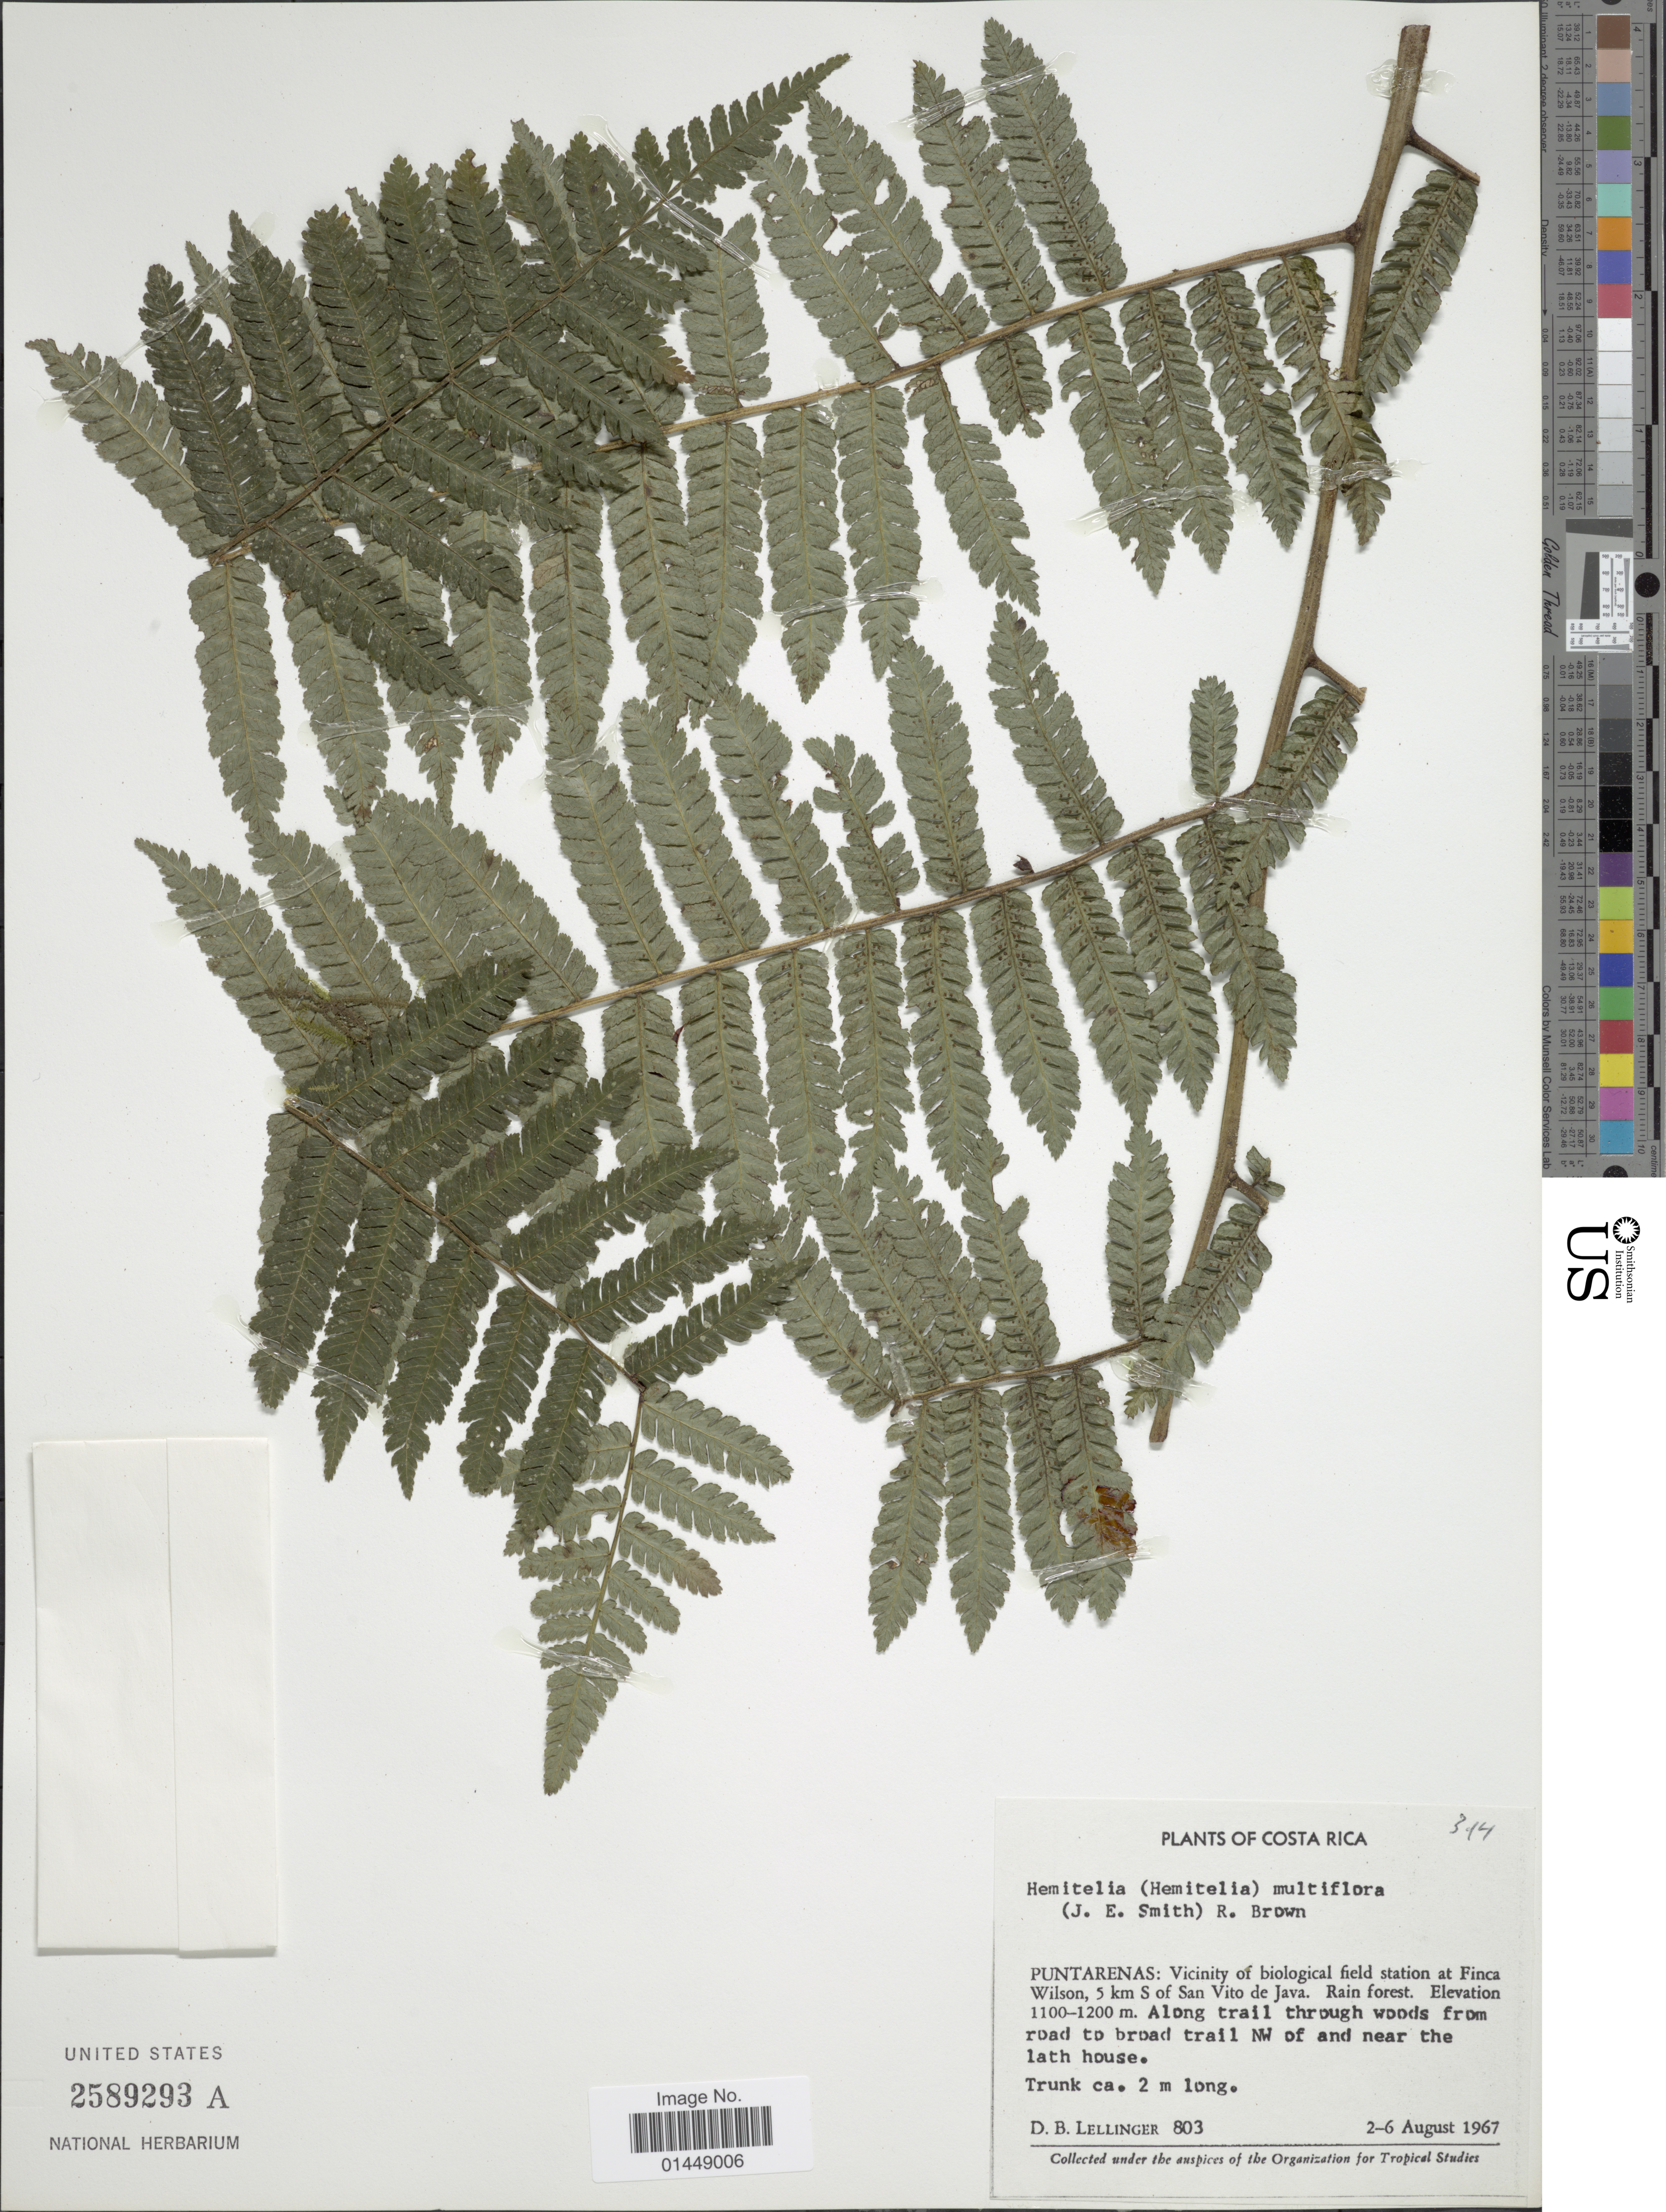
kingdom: Plantae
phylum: Tracheophyta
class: Polypodiopsida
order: Cyatheales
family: Cyatheaceae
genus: Cyathea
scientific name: Cyathea multiflora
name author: Sm.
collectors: D. B. Lellinger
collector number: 803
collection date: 1967-08-02/1967-08-06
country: Costa Rica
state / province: Puntarenas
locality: Puntarenas: Vicinity of biological field station at Finca Wilson, 5 km S of San Vito de Java.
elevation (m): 1100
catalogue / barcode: US 2589293A